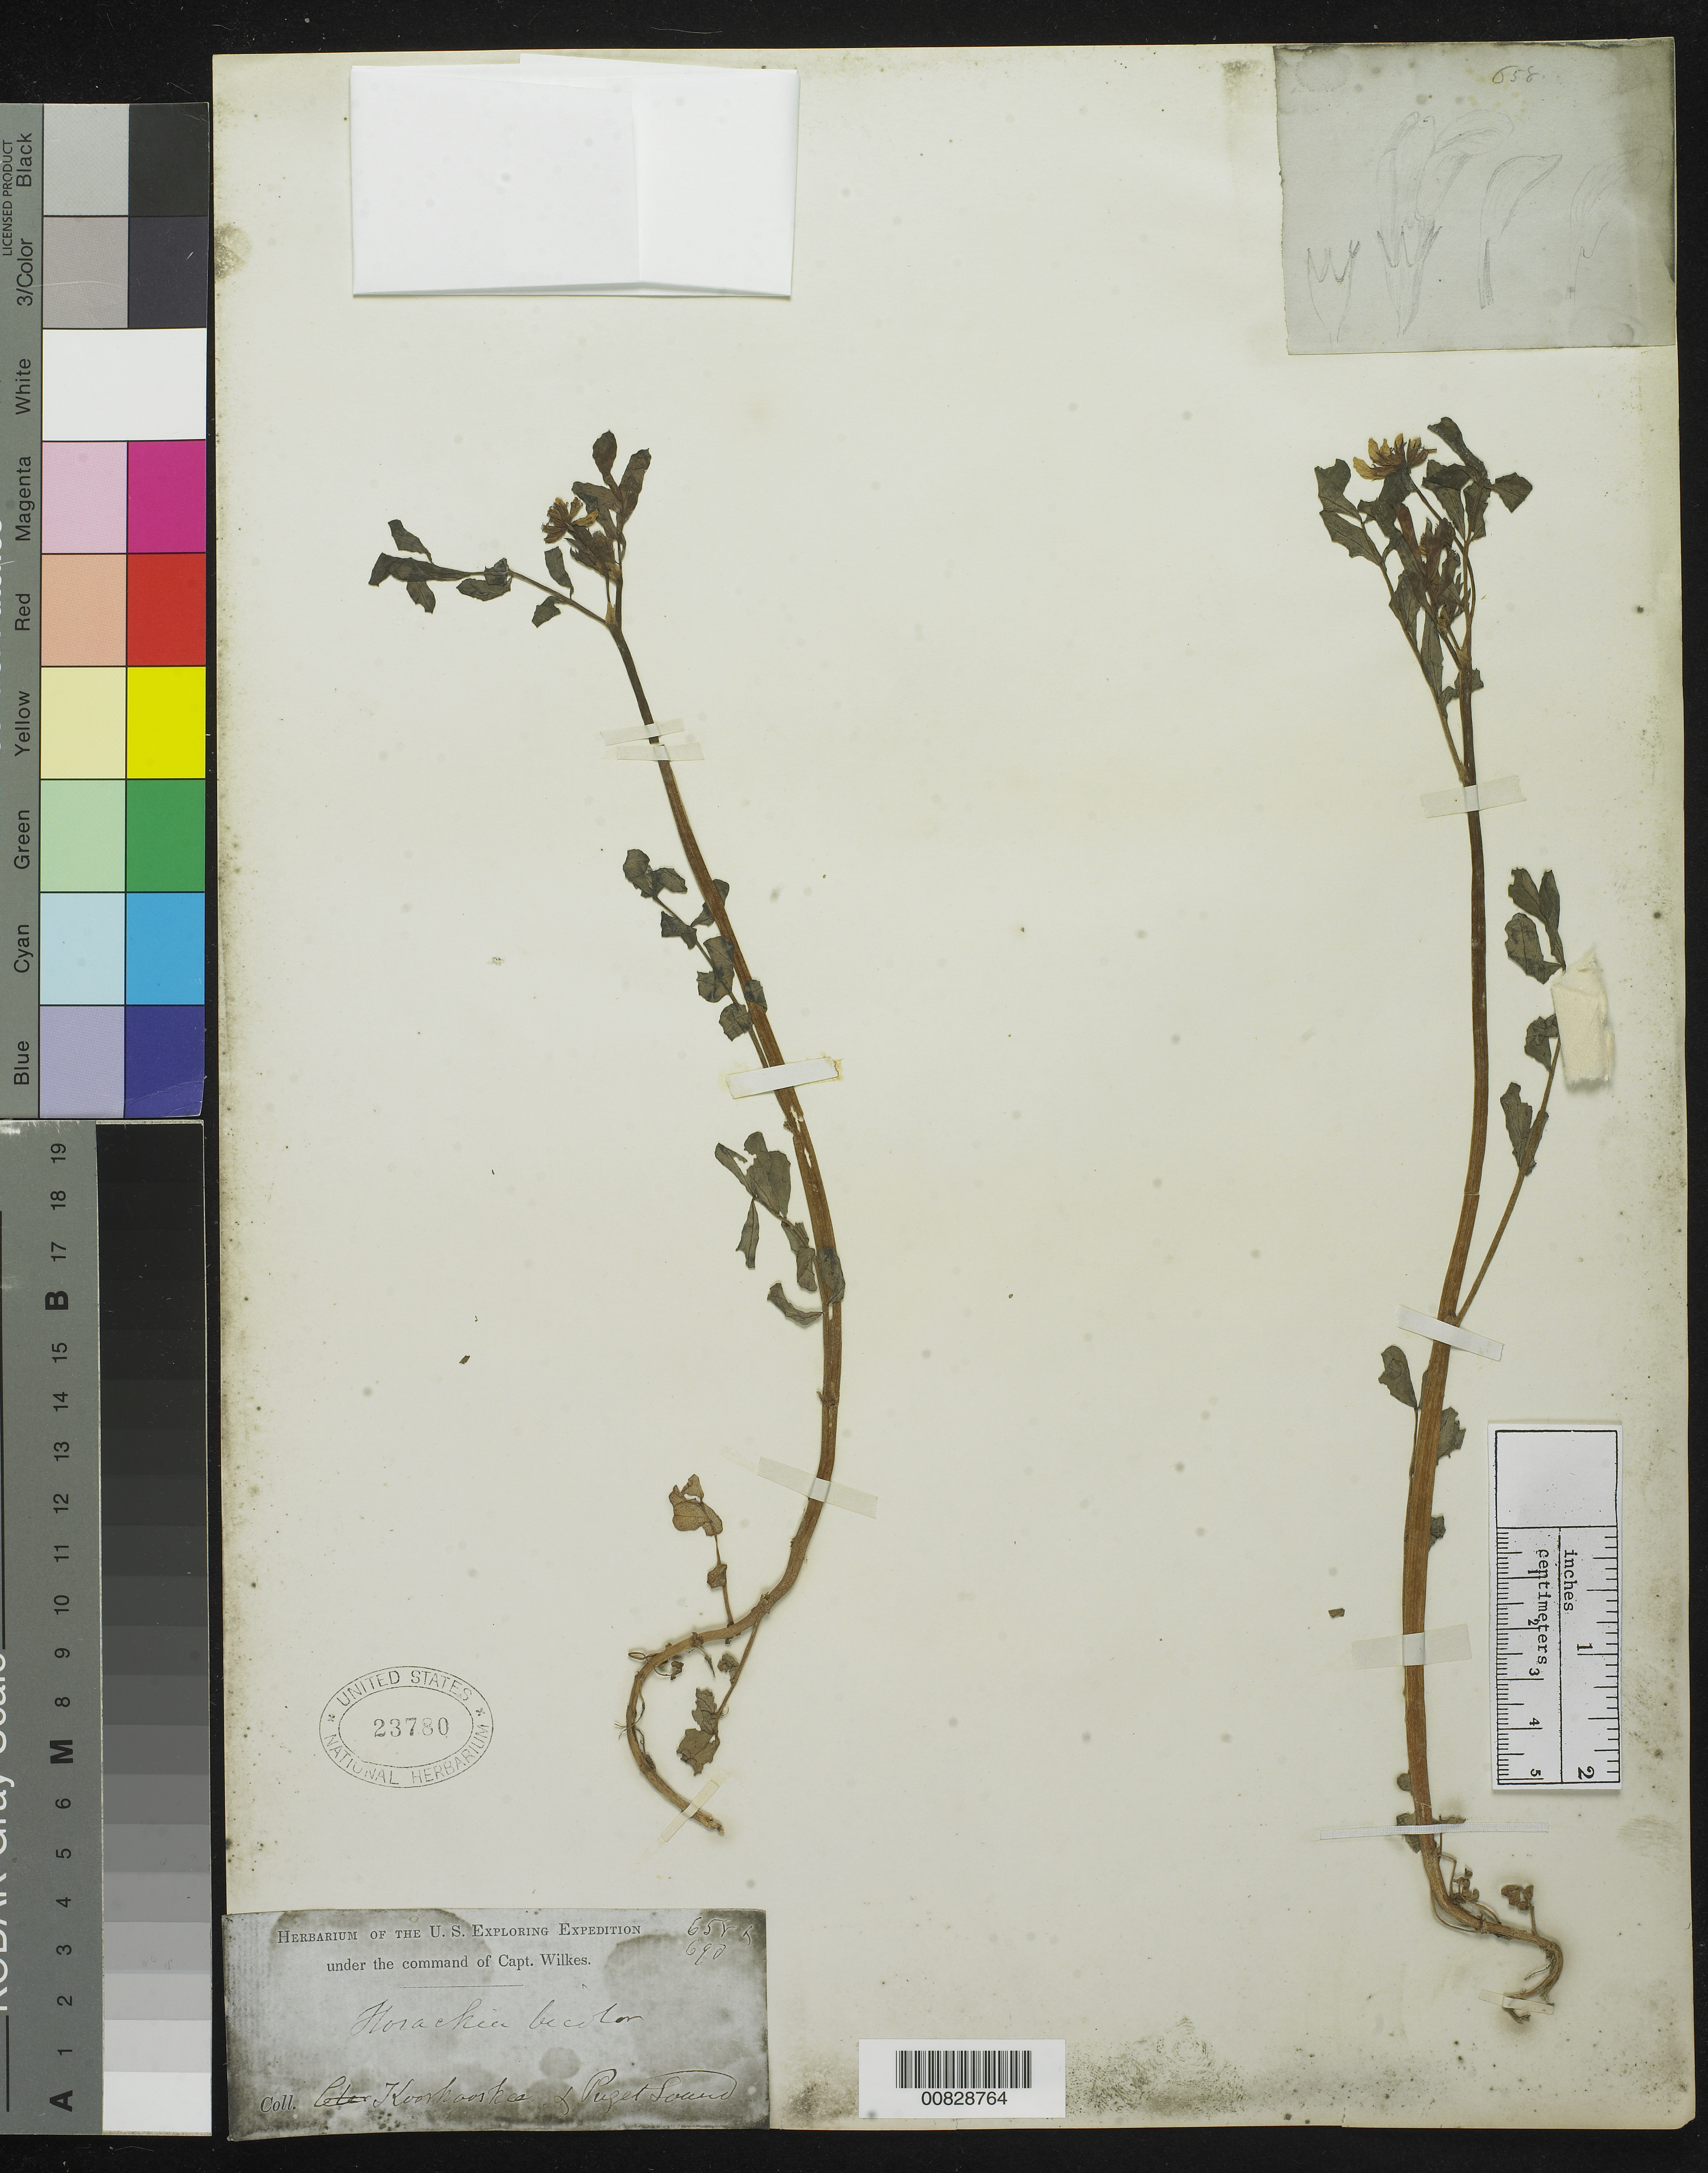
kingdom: Plantae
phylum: Tracheophyta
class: Magnoliopsida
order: Fabales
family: Fabaceae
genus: Hosackia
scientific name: Hosackia pinnata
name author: (Hook.) Abrams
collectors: Wilkes Explor. Exped.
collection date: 1838/1842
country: United States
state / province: Washington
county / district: King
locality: Kooskooskee & Puget Sound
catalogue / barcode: US 23780